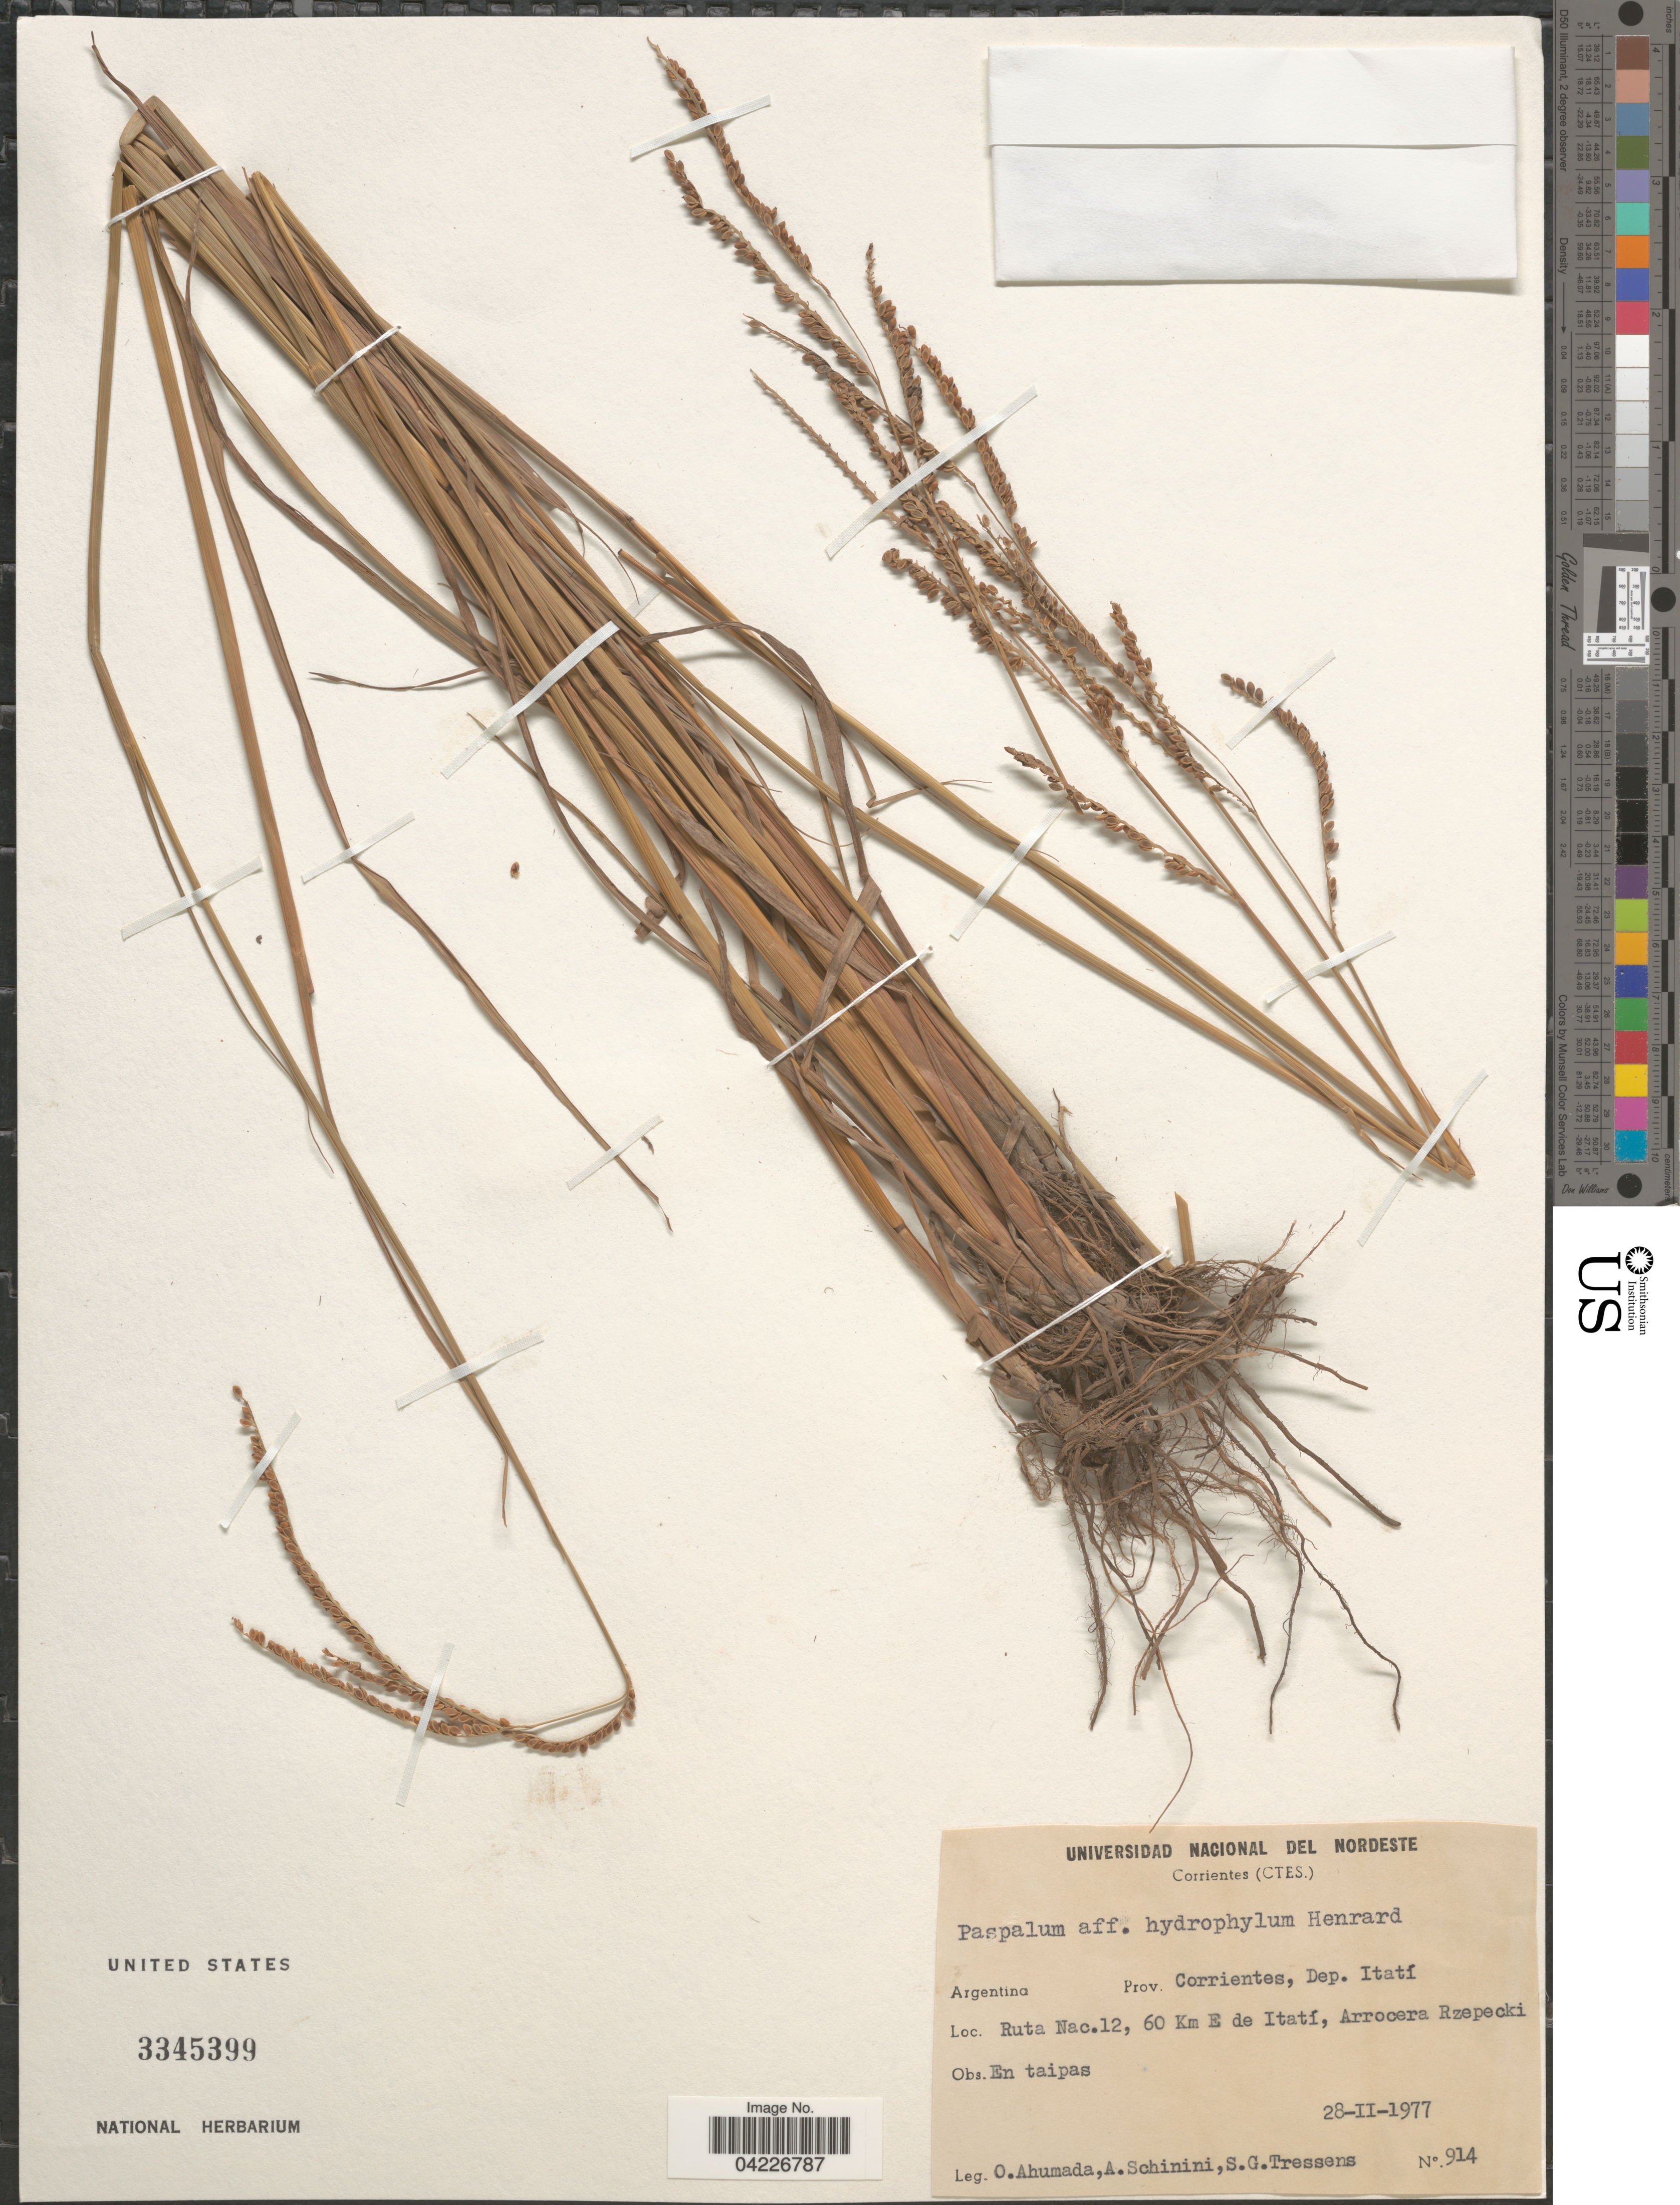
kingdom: Plantae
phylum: Tracheophyta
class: Liliopsida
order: Poales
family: Poaceae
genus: Paspalum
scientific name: Paspalum wrightii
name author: Hitchc. & Chase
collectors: O. Ahumada, A. Schinini & S. Tressens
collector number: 914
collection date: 1977-02-28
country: Argentina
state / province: Corrientes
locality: Dep. Itatí. Ruta Nac.12, 60 Km E de Itatí, Arrocera Rzepecki.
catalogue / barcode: US 3345399